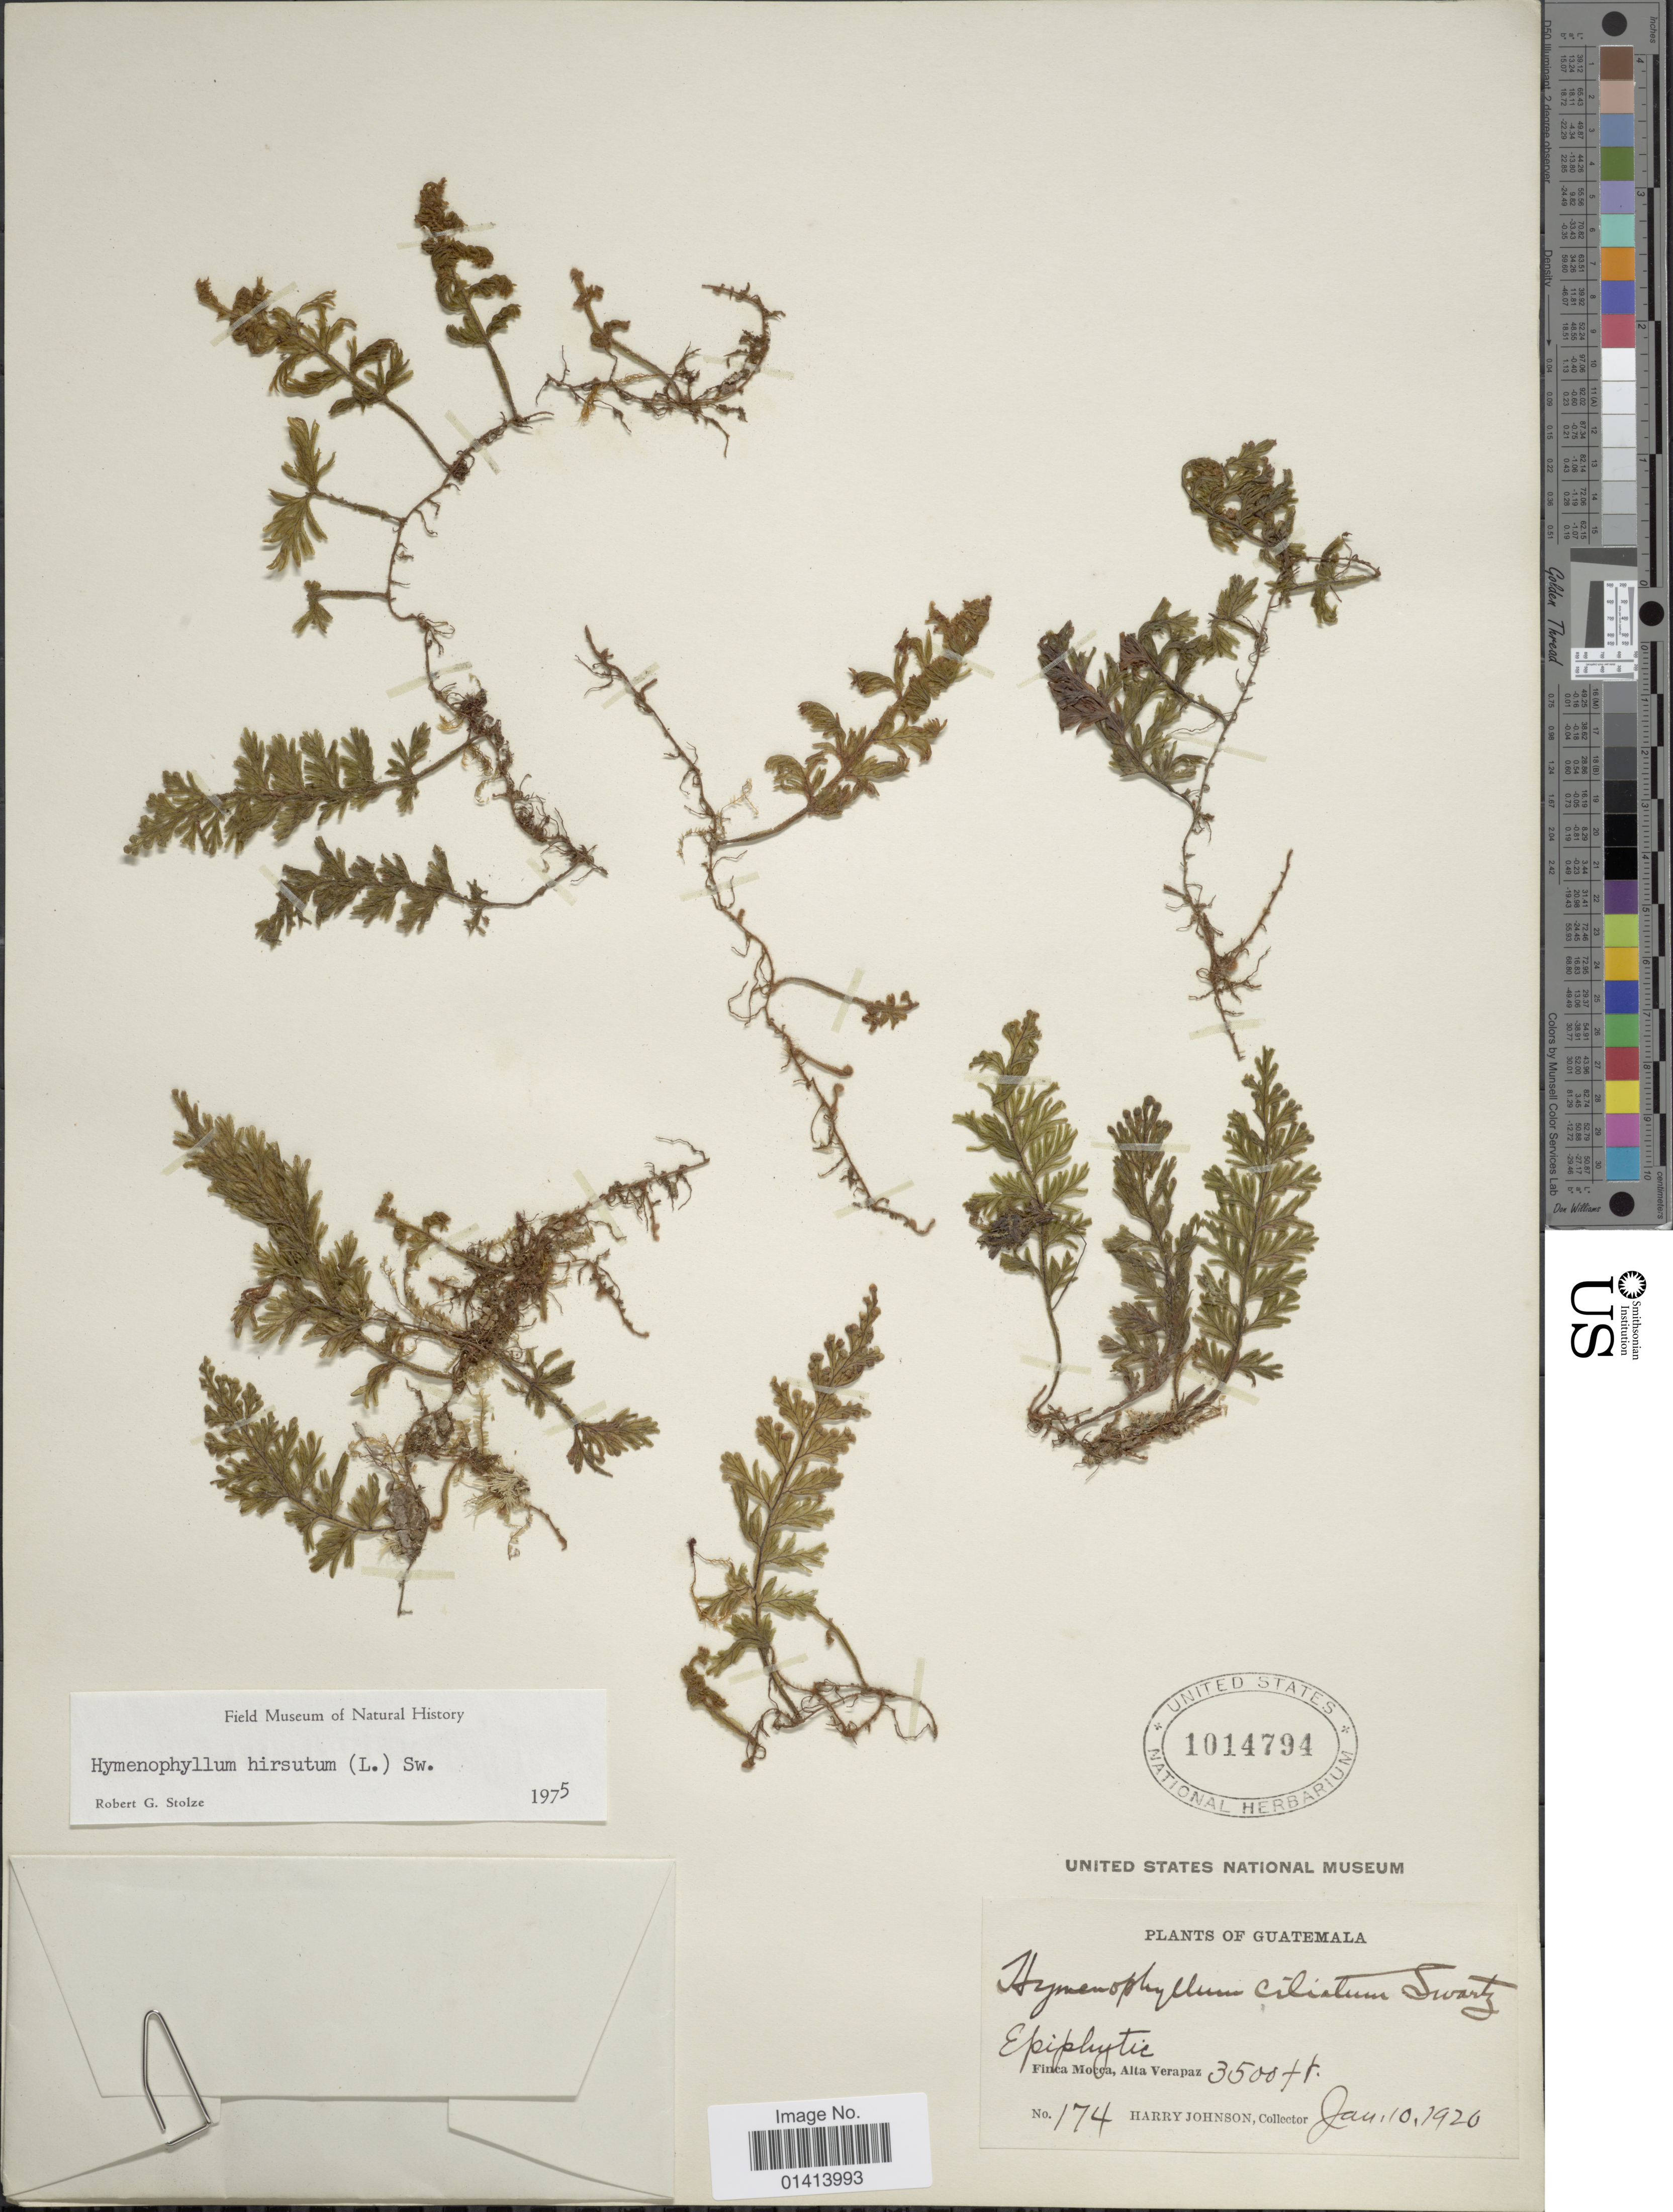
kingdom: Plantae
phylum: Tracheophyta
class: Polypodiopsida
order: Hymenophyllales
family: Hymenophyllaceae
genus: Hymenophyllum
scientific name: Hymenophyllum hirsutum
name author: (L.) Sw.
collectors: H. Johnson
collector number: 174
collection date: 1926-01-10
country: Guatemala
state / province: Alta Verapaz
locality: Finca Mocca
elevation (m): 1067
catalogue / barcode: US 1014794